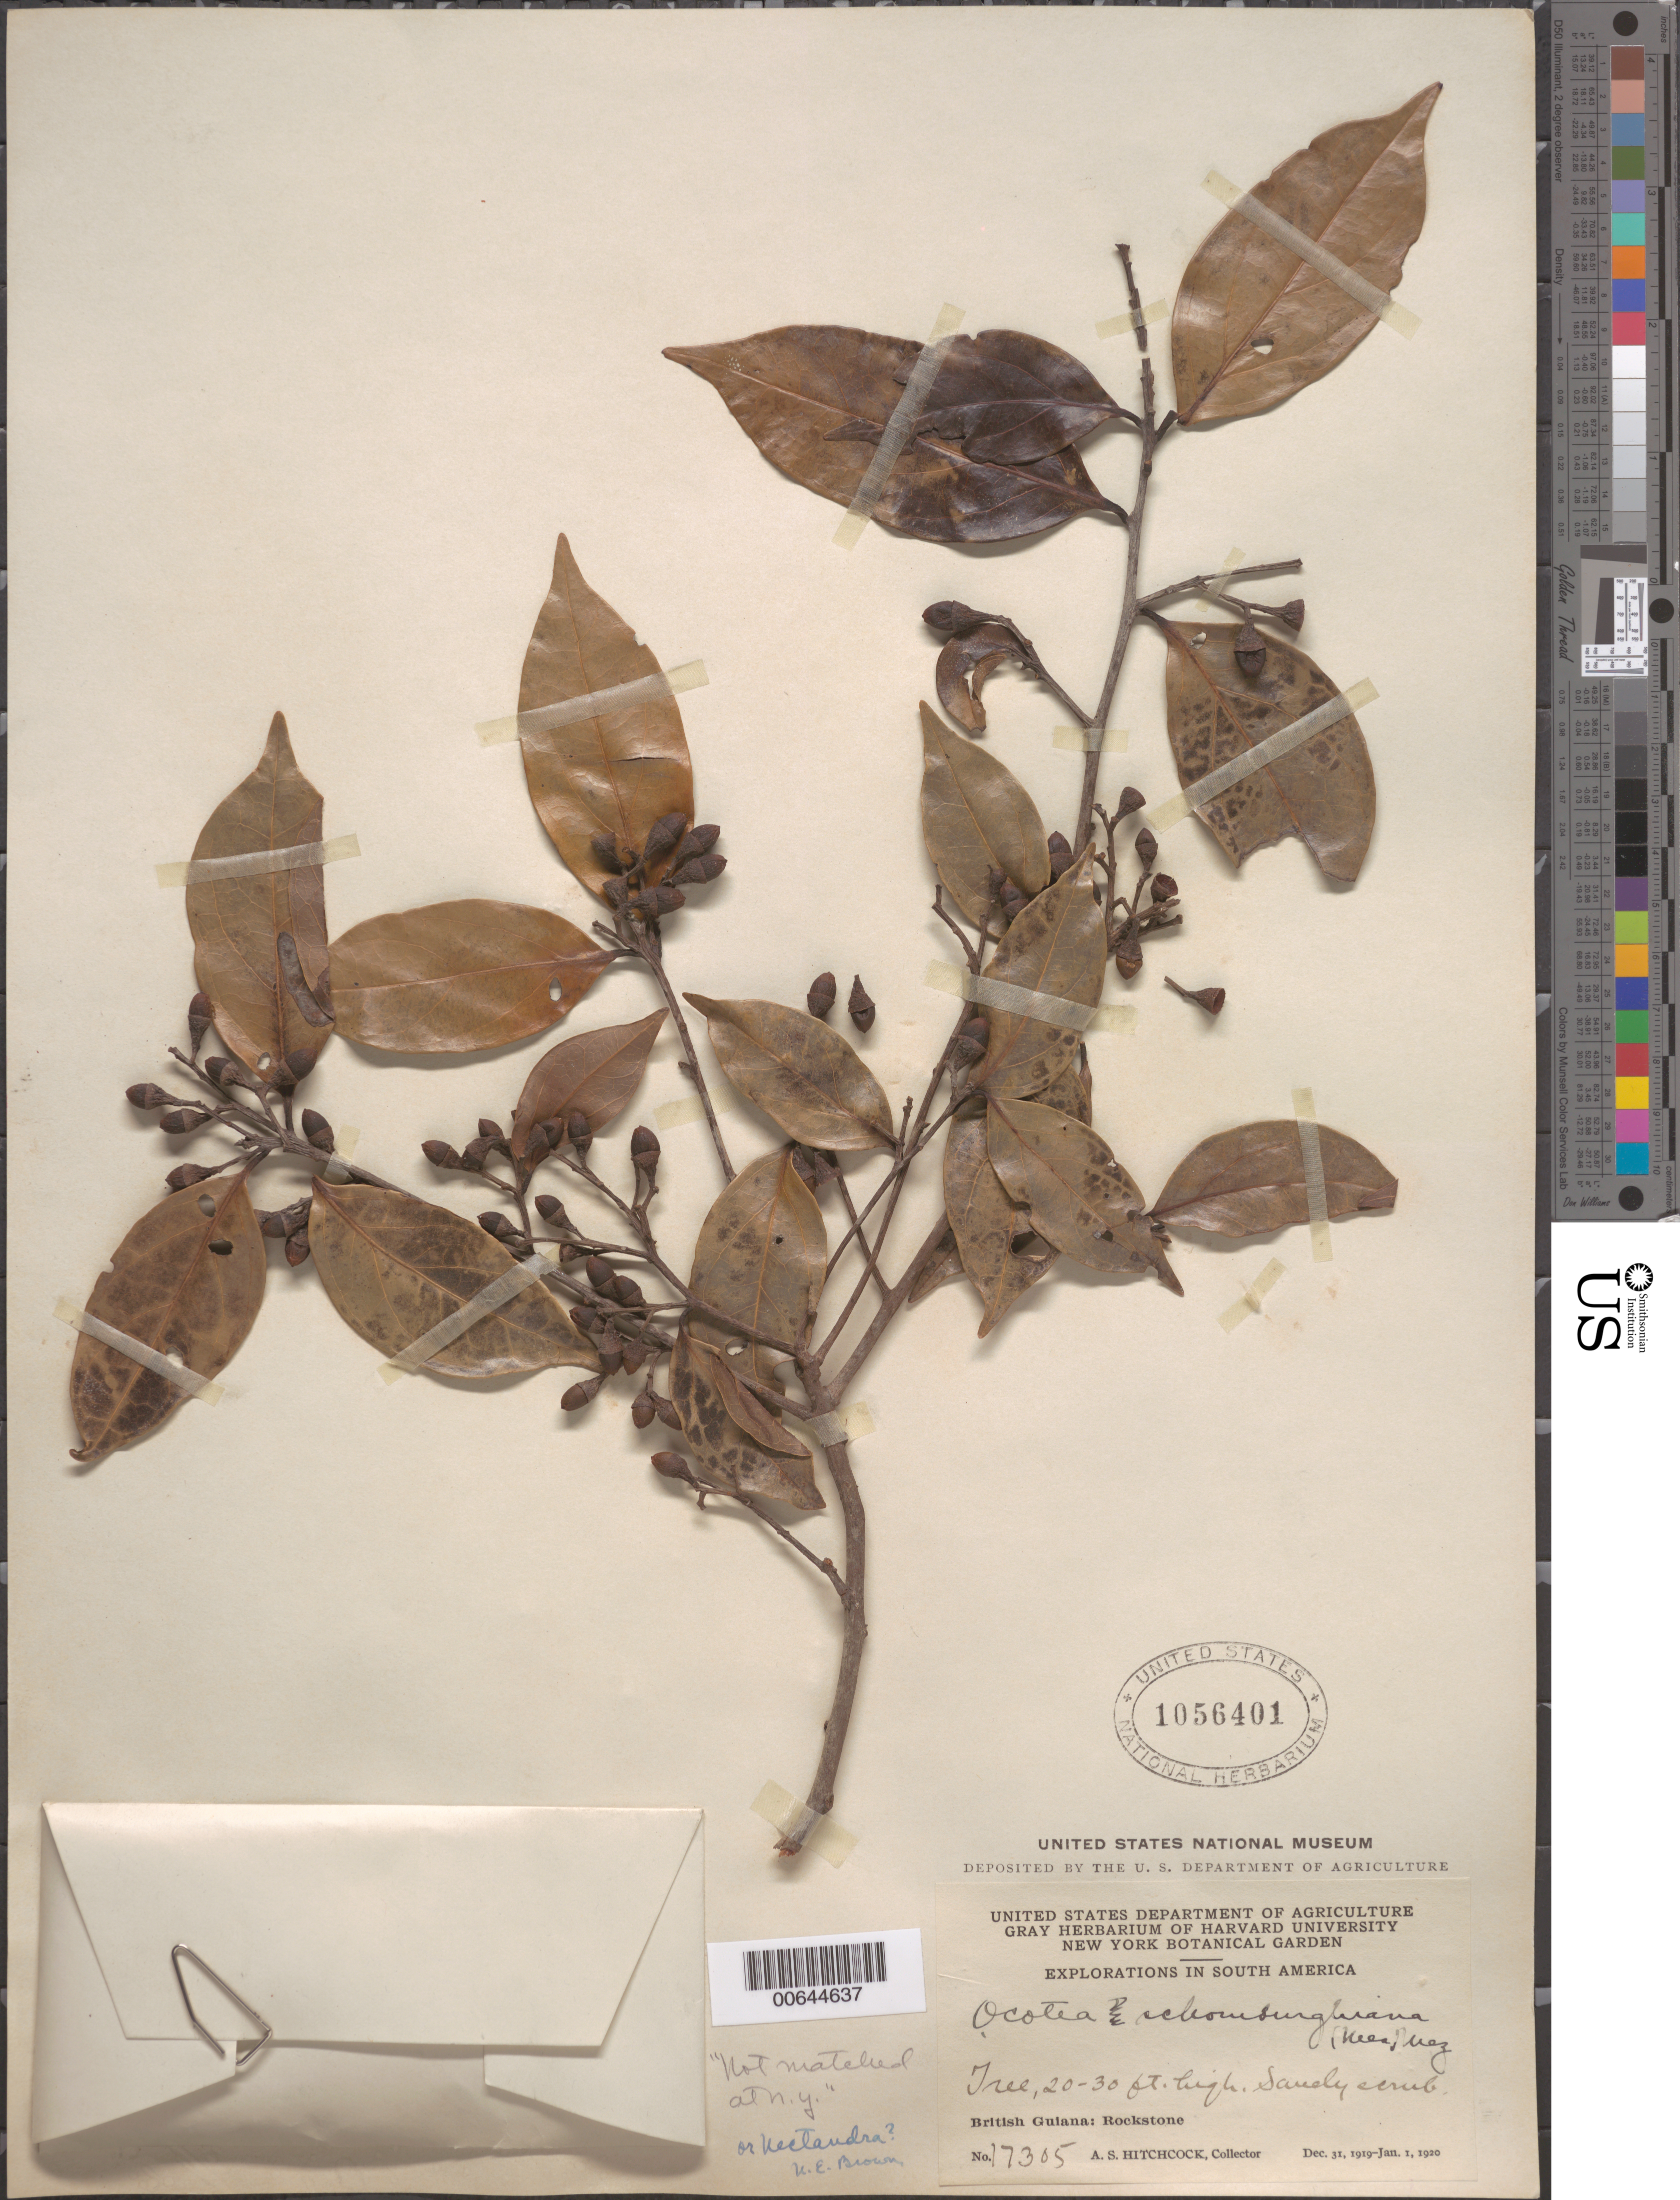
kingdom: Plantae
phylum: Tracheophyta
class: Magnoliopsida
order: Laurales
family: Lauraceae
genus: Ocotea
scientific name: Ocotea schomburgkiana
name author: (Nees) Mez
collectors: A. S. Hitchcock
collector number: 17305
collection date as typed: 31-Dec-19 to 1-Jan-20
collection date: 1919-12-31/1920-01-01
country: Guyana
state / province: U. Demerara-Berbice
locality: Rockstone, on the Essequibo River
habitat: Sandy scrub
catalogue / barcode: US 1056401